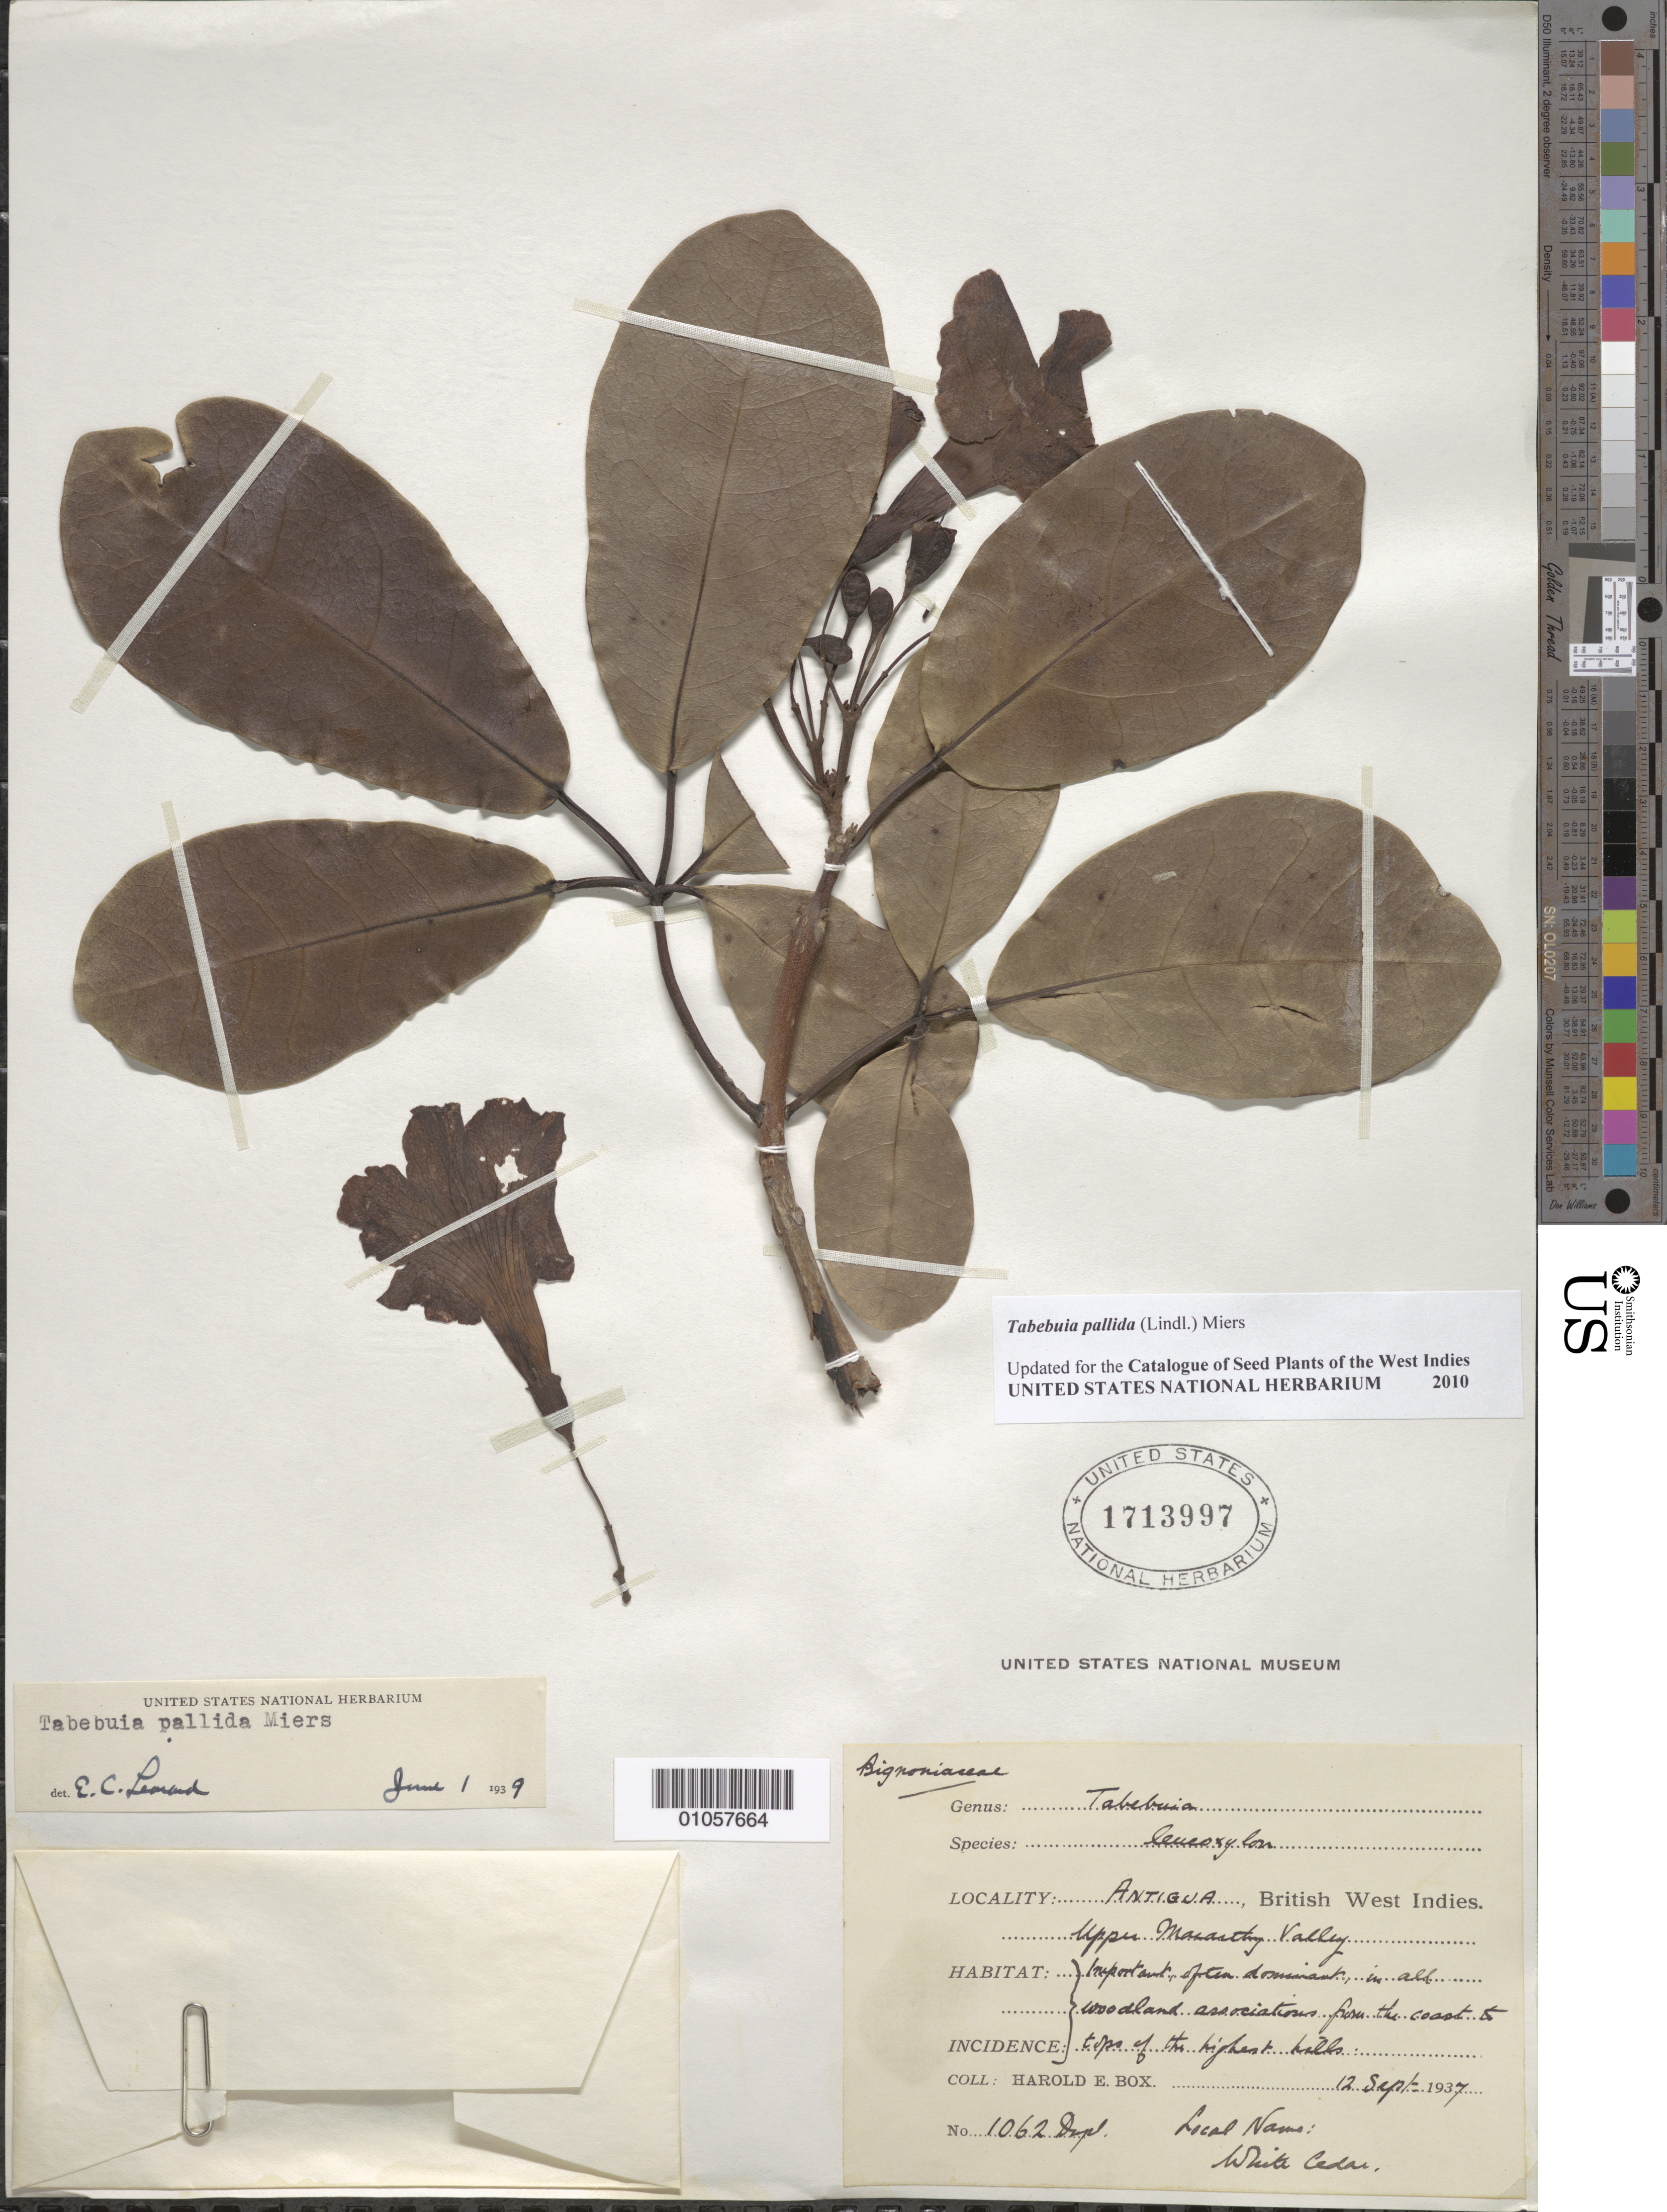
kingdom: Plantae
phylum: Tracheophyta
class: Magnoliopsida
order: Lamiales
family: Bignoniaceae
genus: Tabebuia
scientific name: Tabebuia pallida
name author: (Lindl.) Miers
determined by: Leonard, Emery C., (US)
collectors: H. E. Box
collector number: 1062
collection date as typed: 12 Sep 1937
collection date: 1937-09-12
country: Antigua and Barbuda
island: Antigua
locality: Upper Macarthy Valley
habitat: Woodland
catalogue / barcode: US 1713997